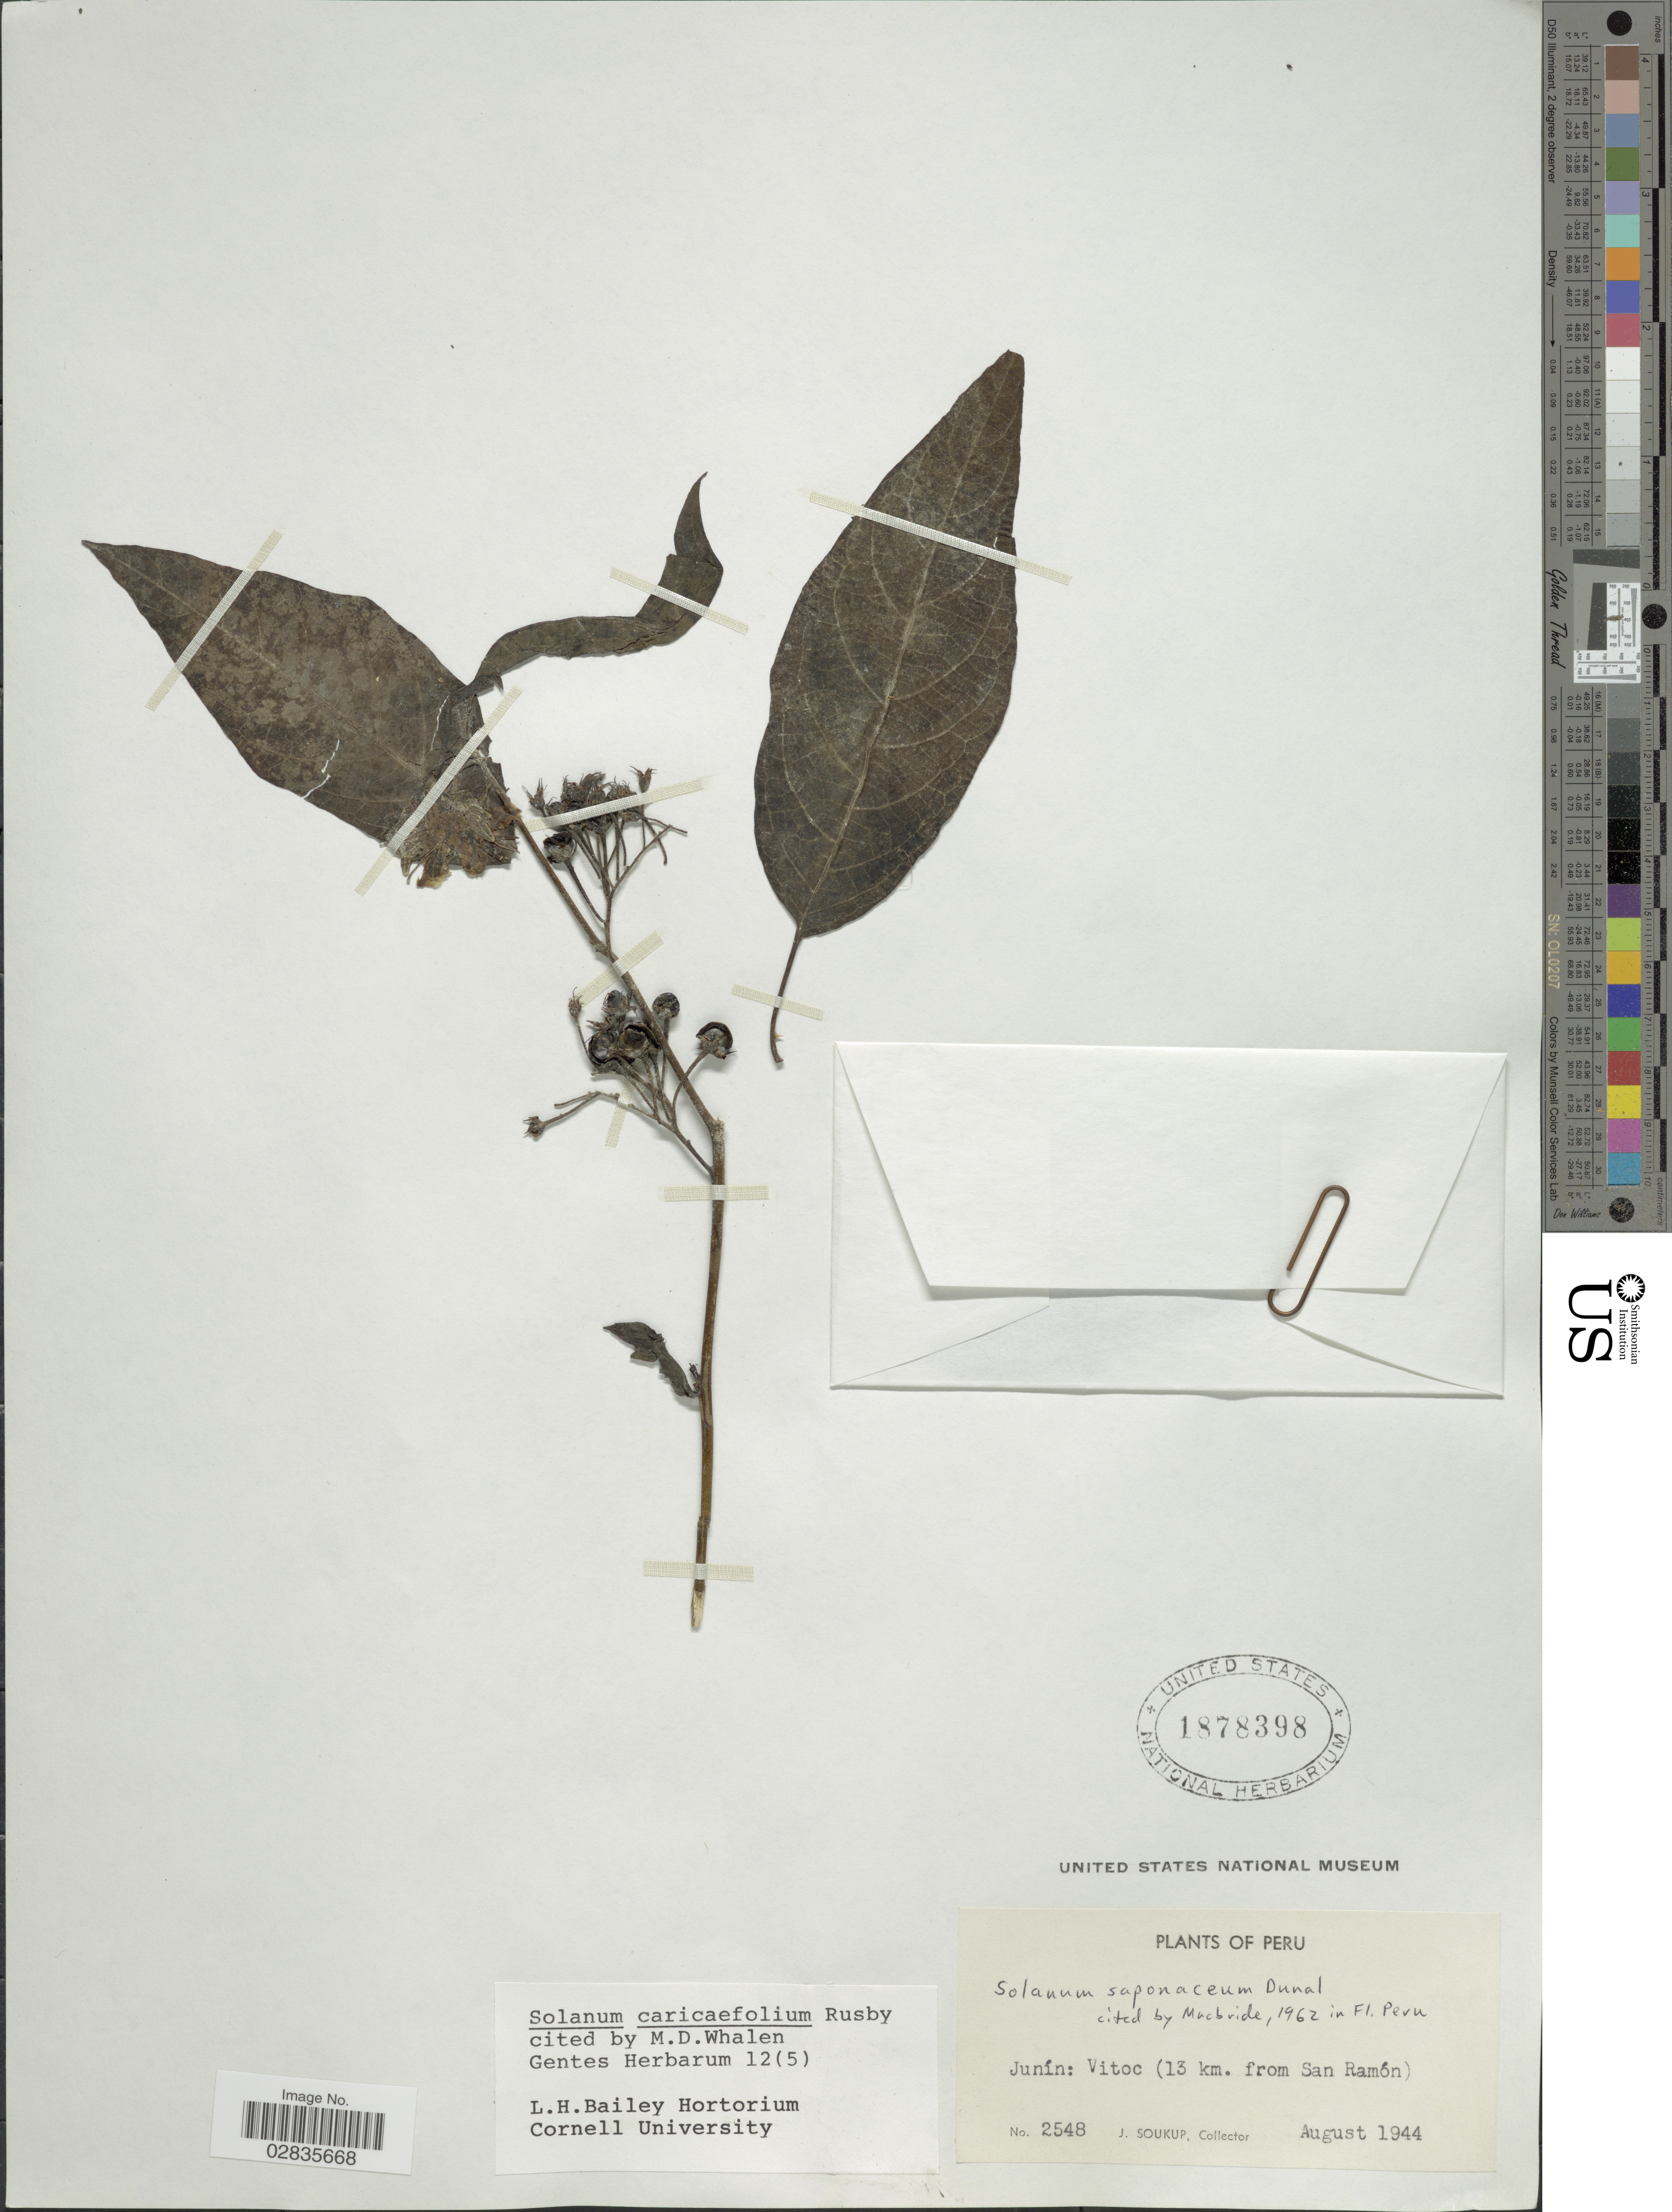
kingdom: Plantae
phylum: Tracheophyta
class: Magnoliopsida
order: Solanales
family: Solanaceae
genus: Solanum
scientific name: Solanum caricaefolium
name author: Rusby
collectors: J. Soukup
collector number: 2548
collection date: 1944-08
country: Peru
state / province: Junín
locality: Vitoc (13 km. from San Ramón).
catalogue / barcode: US 1878398